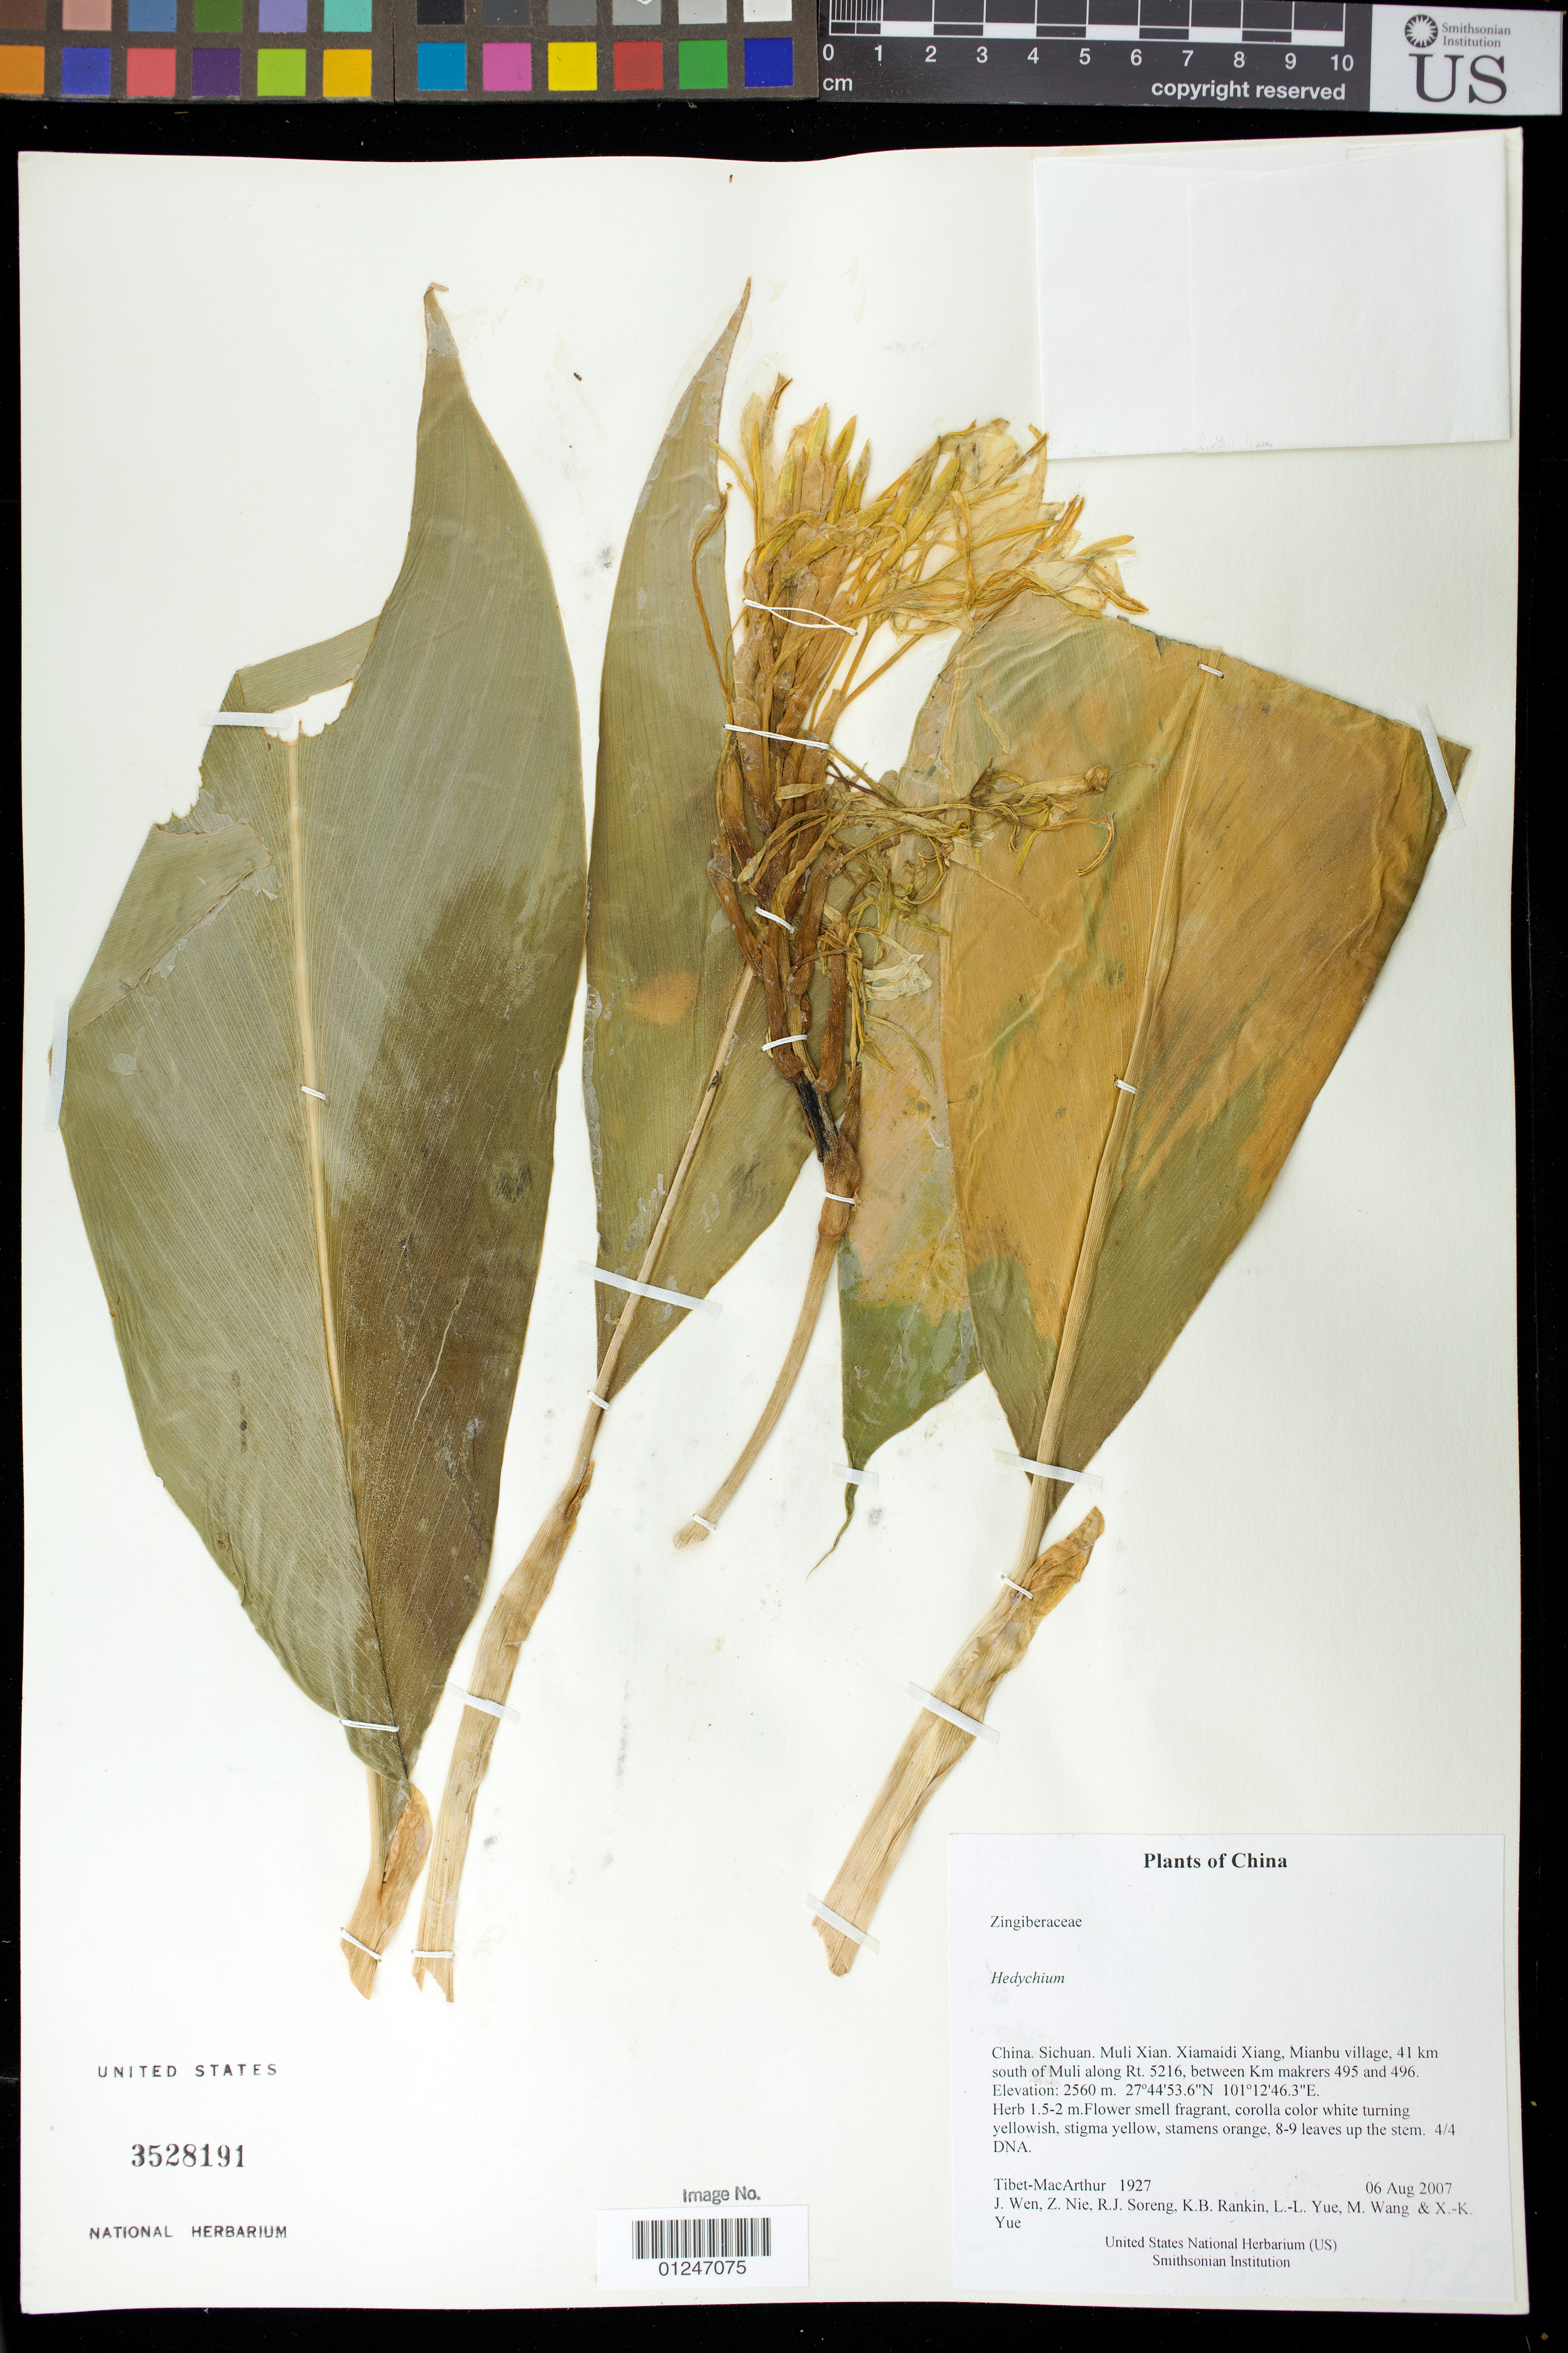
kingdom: Plantae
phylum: Tracheophyta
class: Liliopsida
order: Zingiberales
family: Zingiberaceae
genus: Hedychium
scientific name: Hedychium sp.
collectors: Tibet-MacArthur, J. Wen, Z. Nie, R. J. Soreng, K. Rankin, L. Yue, M. Wang & X. Yue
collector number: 1927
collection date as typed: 06 Aug 2007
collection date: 2007-08-06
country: China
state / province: Sichuan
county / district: Muli Xian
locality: Xiamaidi Xiang, Mianbu village, 41 km south of Muli along Rt. 5216, between Km makrers 445 and 496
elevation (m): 2560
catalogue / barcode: US 3528191